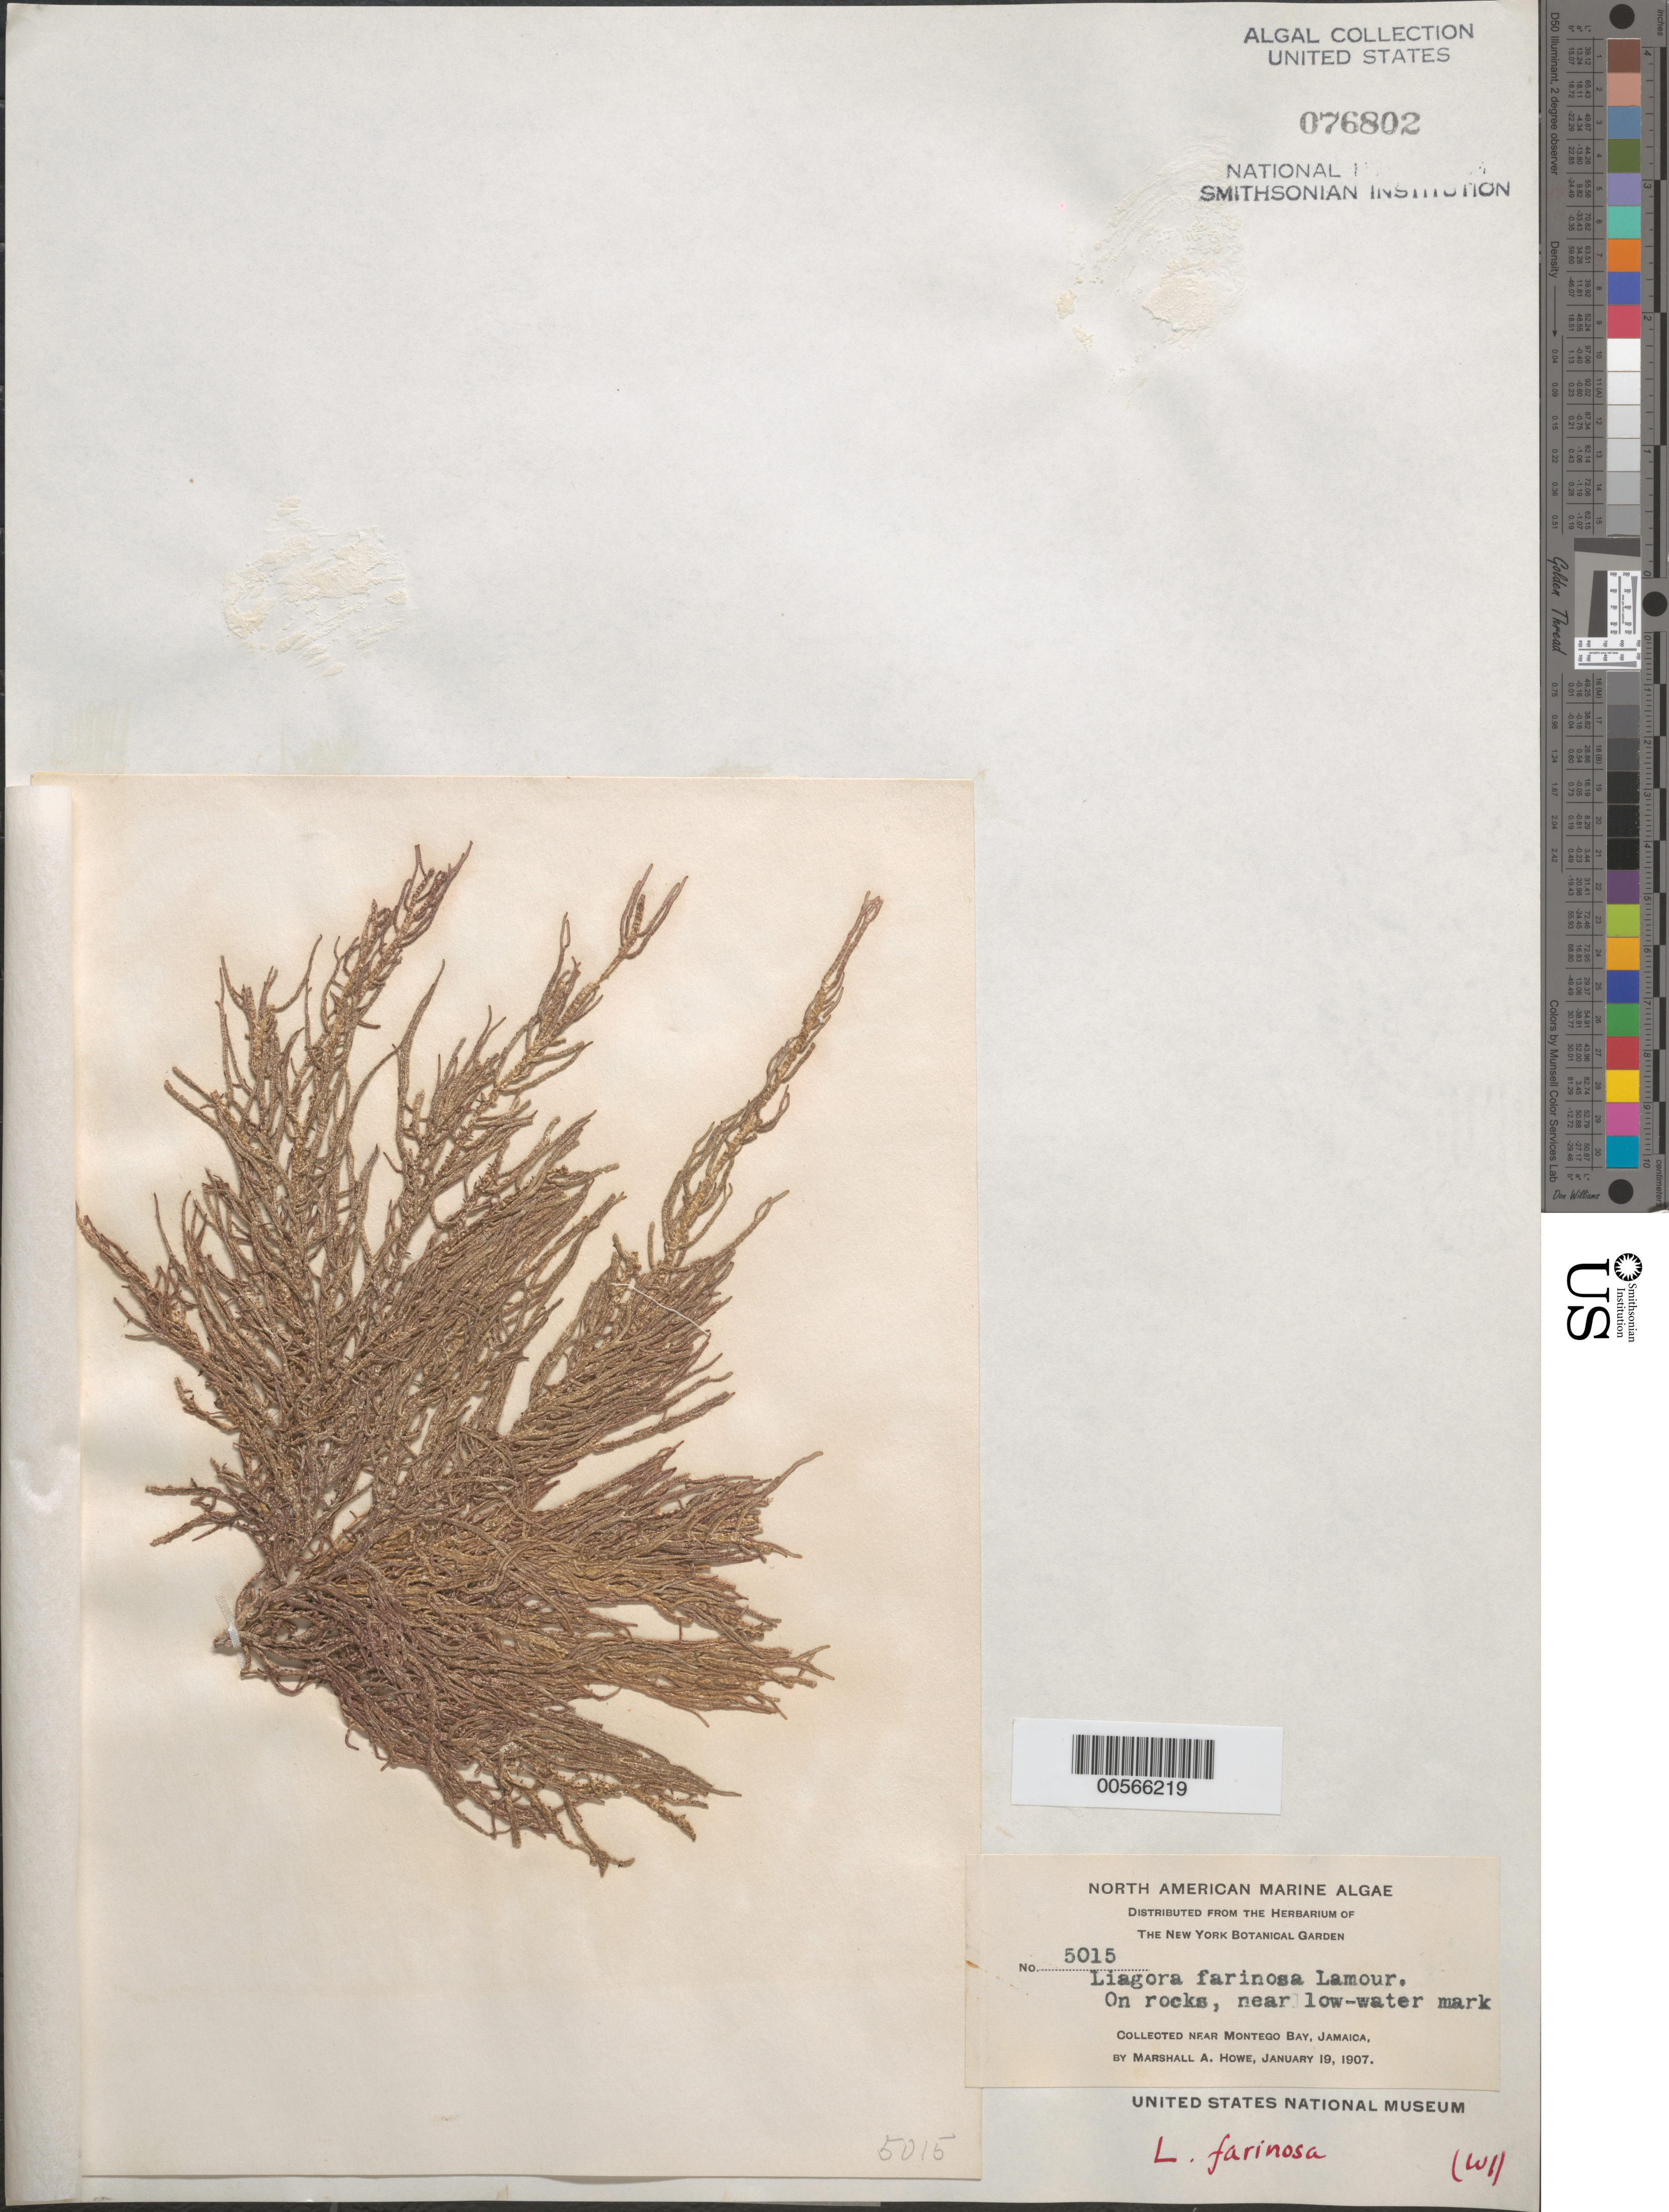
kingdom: Plantae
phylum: Rhodophyta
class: Florideophyceae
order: Nemaliales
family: Liagoraceae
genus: Liagora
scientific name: Liagora farinosa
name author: J.V.Lamouroux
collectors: M. A. Howe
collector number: MAH 5015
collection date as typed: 19 Jan 1907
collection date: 1907-01-19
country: Jamaica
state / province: Saint James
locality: Near montego bay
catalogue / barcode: US 76802